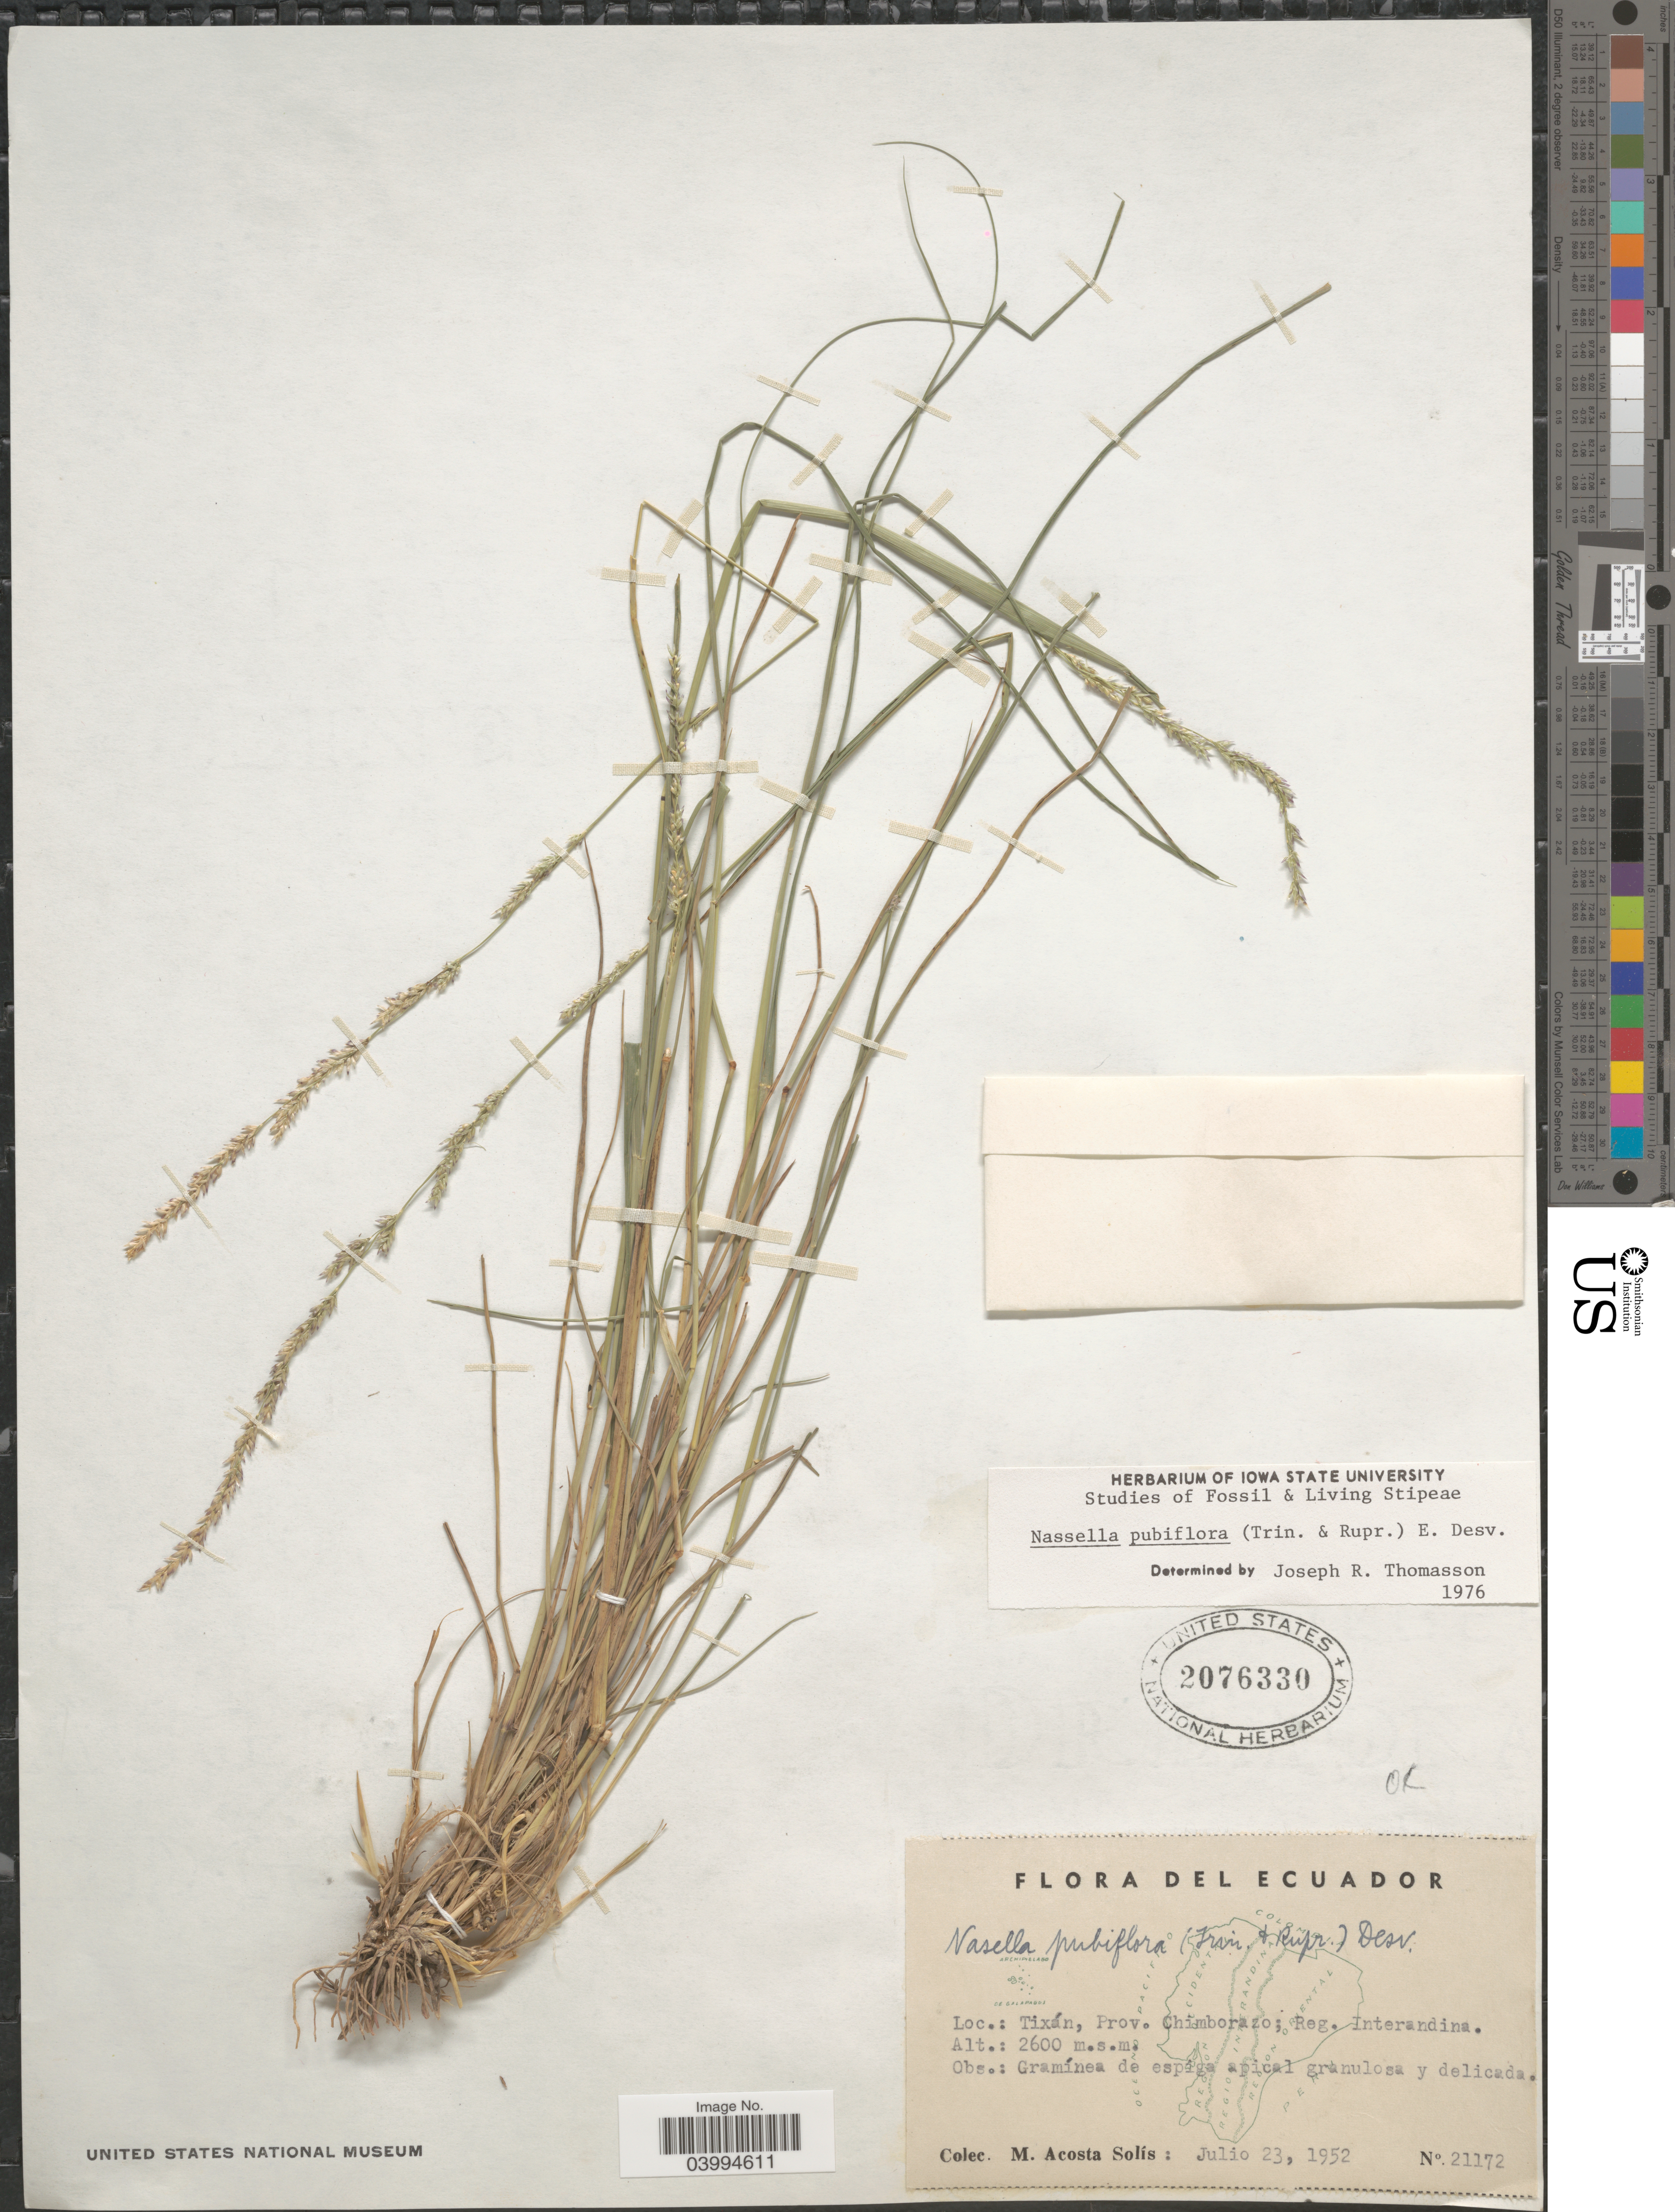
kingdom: Plantae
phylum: Tracheophyta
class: Liliopsida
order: Poales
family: Poaceae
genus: Nassella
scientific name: Nassella pubiflora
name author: (Trin. & Rupr.) É. Desv.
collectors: M. Acosta Solis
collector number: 21172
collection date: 1952-07-23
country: Ecuador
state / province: Chimborazo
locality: Tixán; Reg. Interandina.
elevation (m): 2600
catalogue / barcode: US 2076330